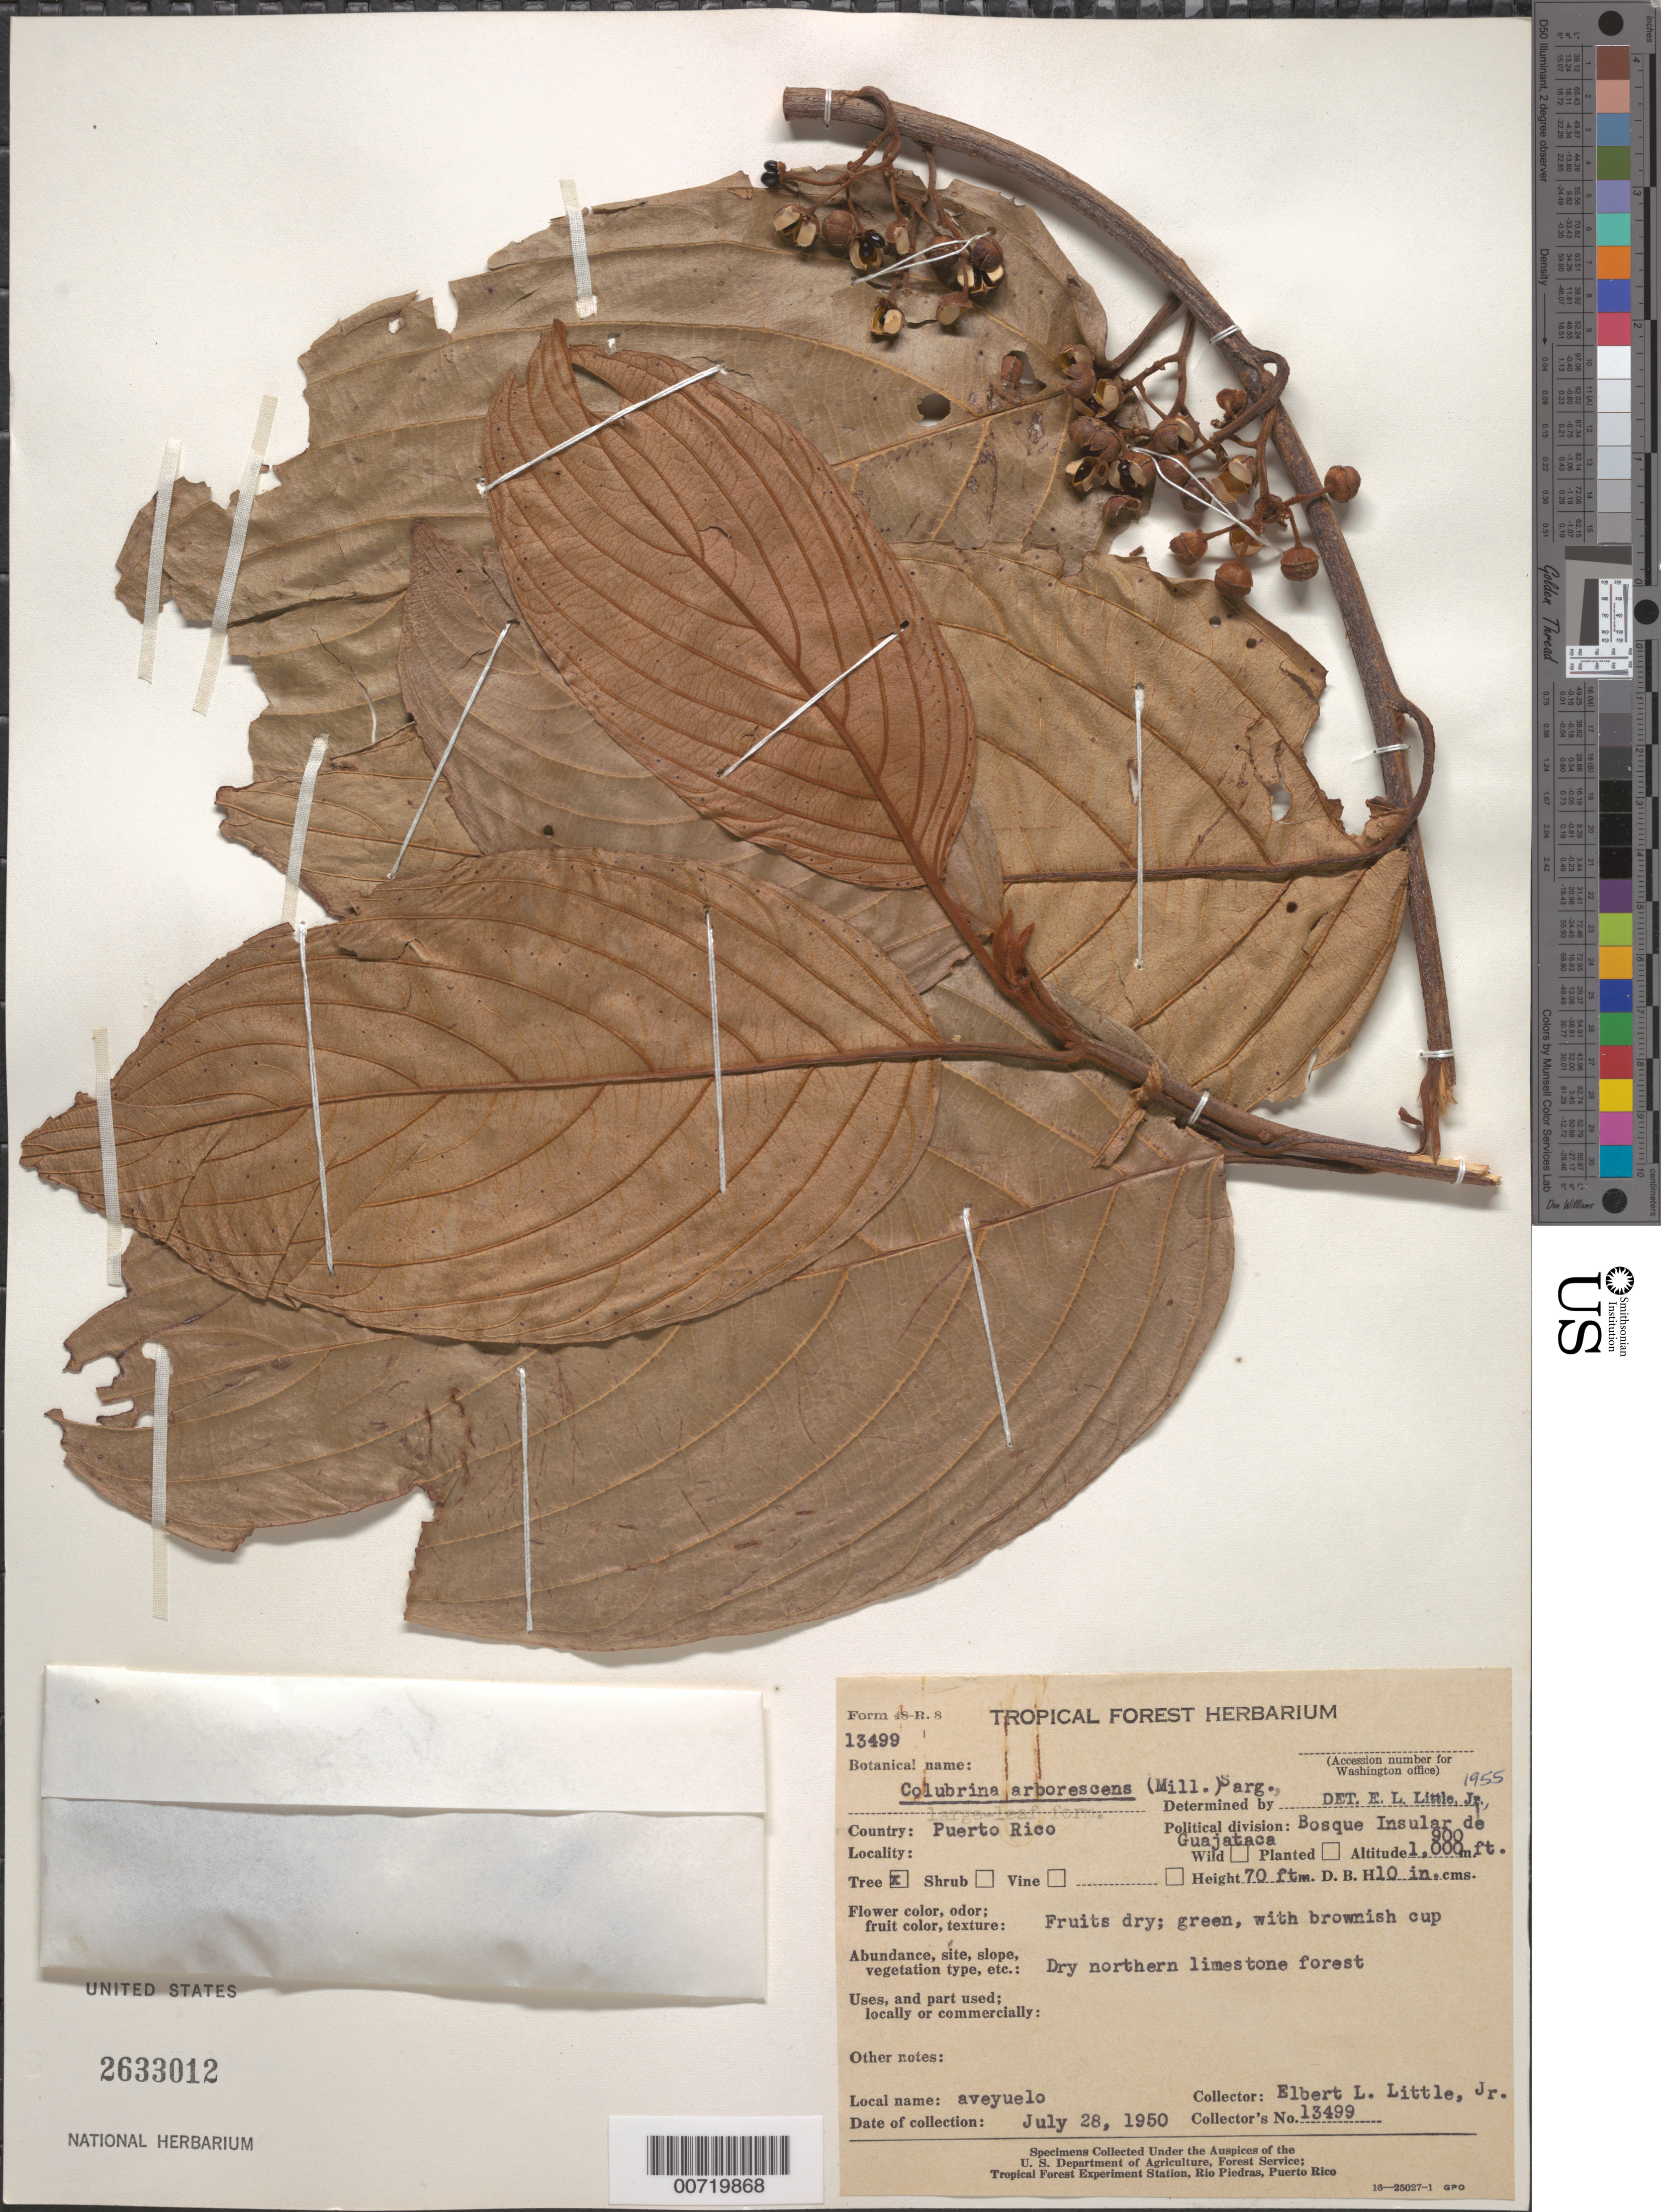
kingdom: Plantae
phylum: Tracheophyta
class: Magnoliopsida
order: Rosales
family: Rhamnaceae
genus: Colubrina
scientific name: Colubrina arborescens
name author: (Mill.) Sarg.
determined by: Little, Elbert L., Jr., (FSSR), United States Department of Agriculture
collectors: E. L. Little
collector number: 13499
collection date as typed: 28 Jul 1950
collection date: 1950-07-28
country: Puerto Rico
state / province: Quebradillas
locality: Bosque Insular de Guajataca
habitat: Dry northern limestone forest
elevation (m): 274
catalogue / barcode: US 2633012